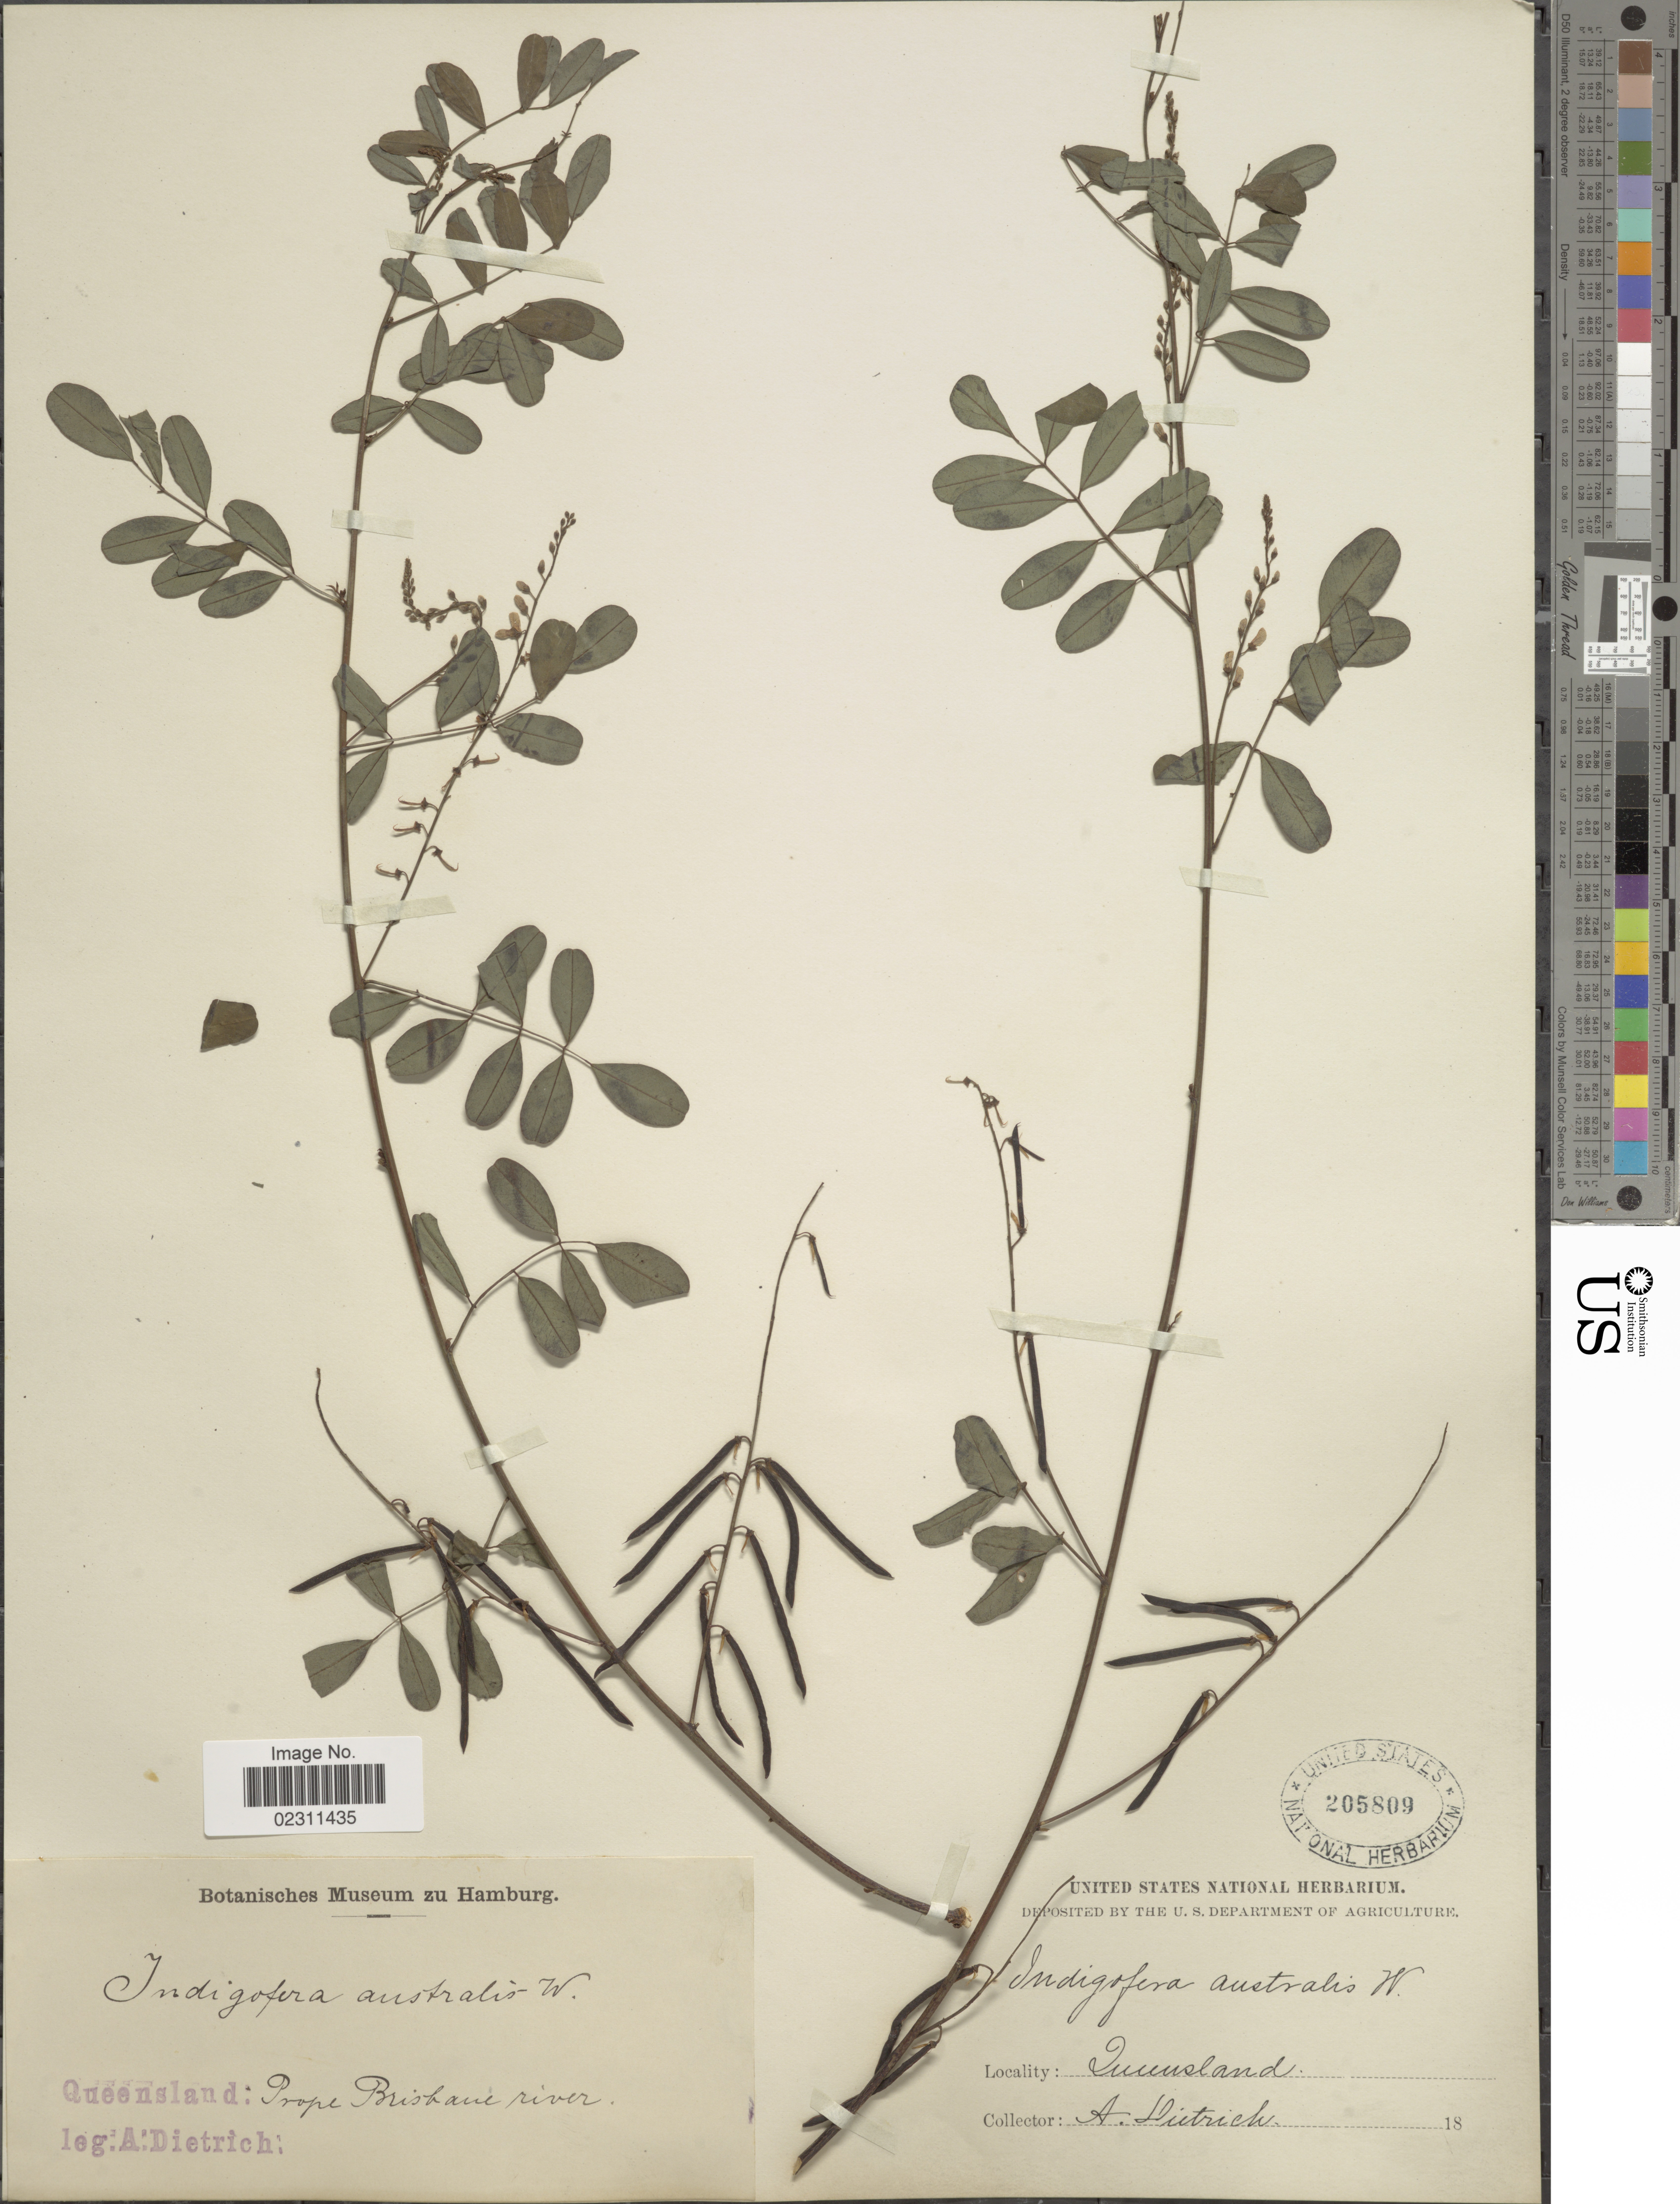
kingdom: Plantae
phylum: Tracheophyta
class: Magnoliopsida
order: Fabales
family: Fabaceae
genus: Indigofera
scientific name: Indigofera australis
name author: Willd.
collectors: A. Dietrich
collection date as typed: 18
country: Australia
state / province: Queensland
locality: Prope Brisbane river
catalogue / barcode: US 205809